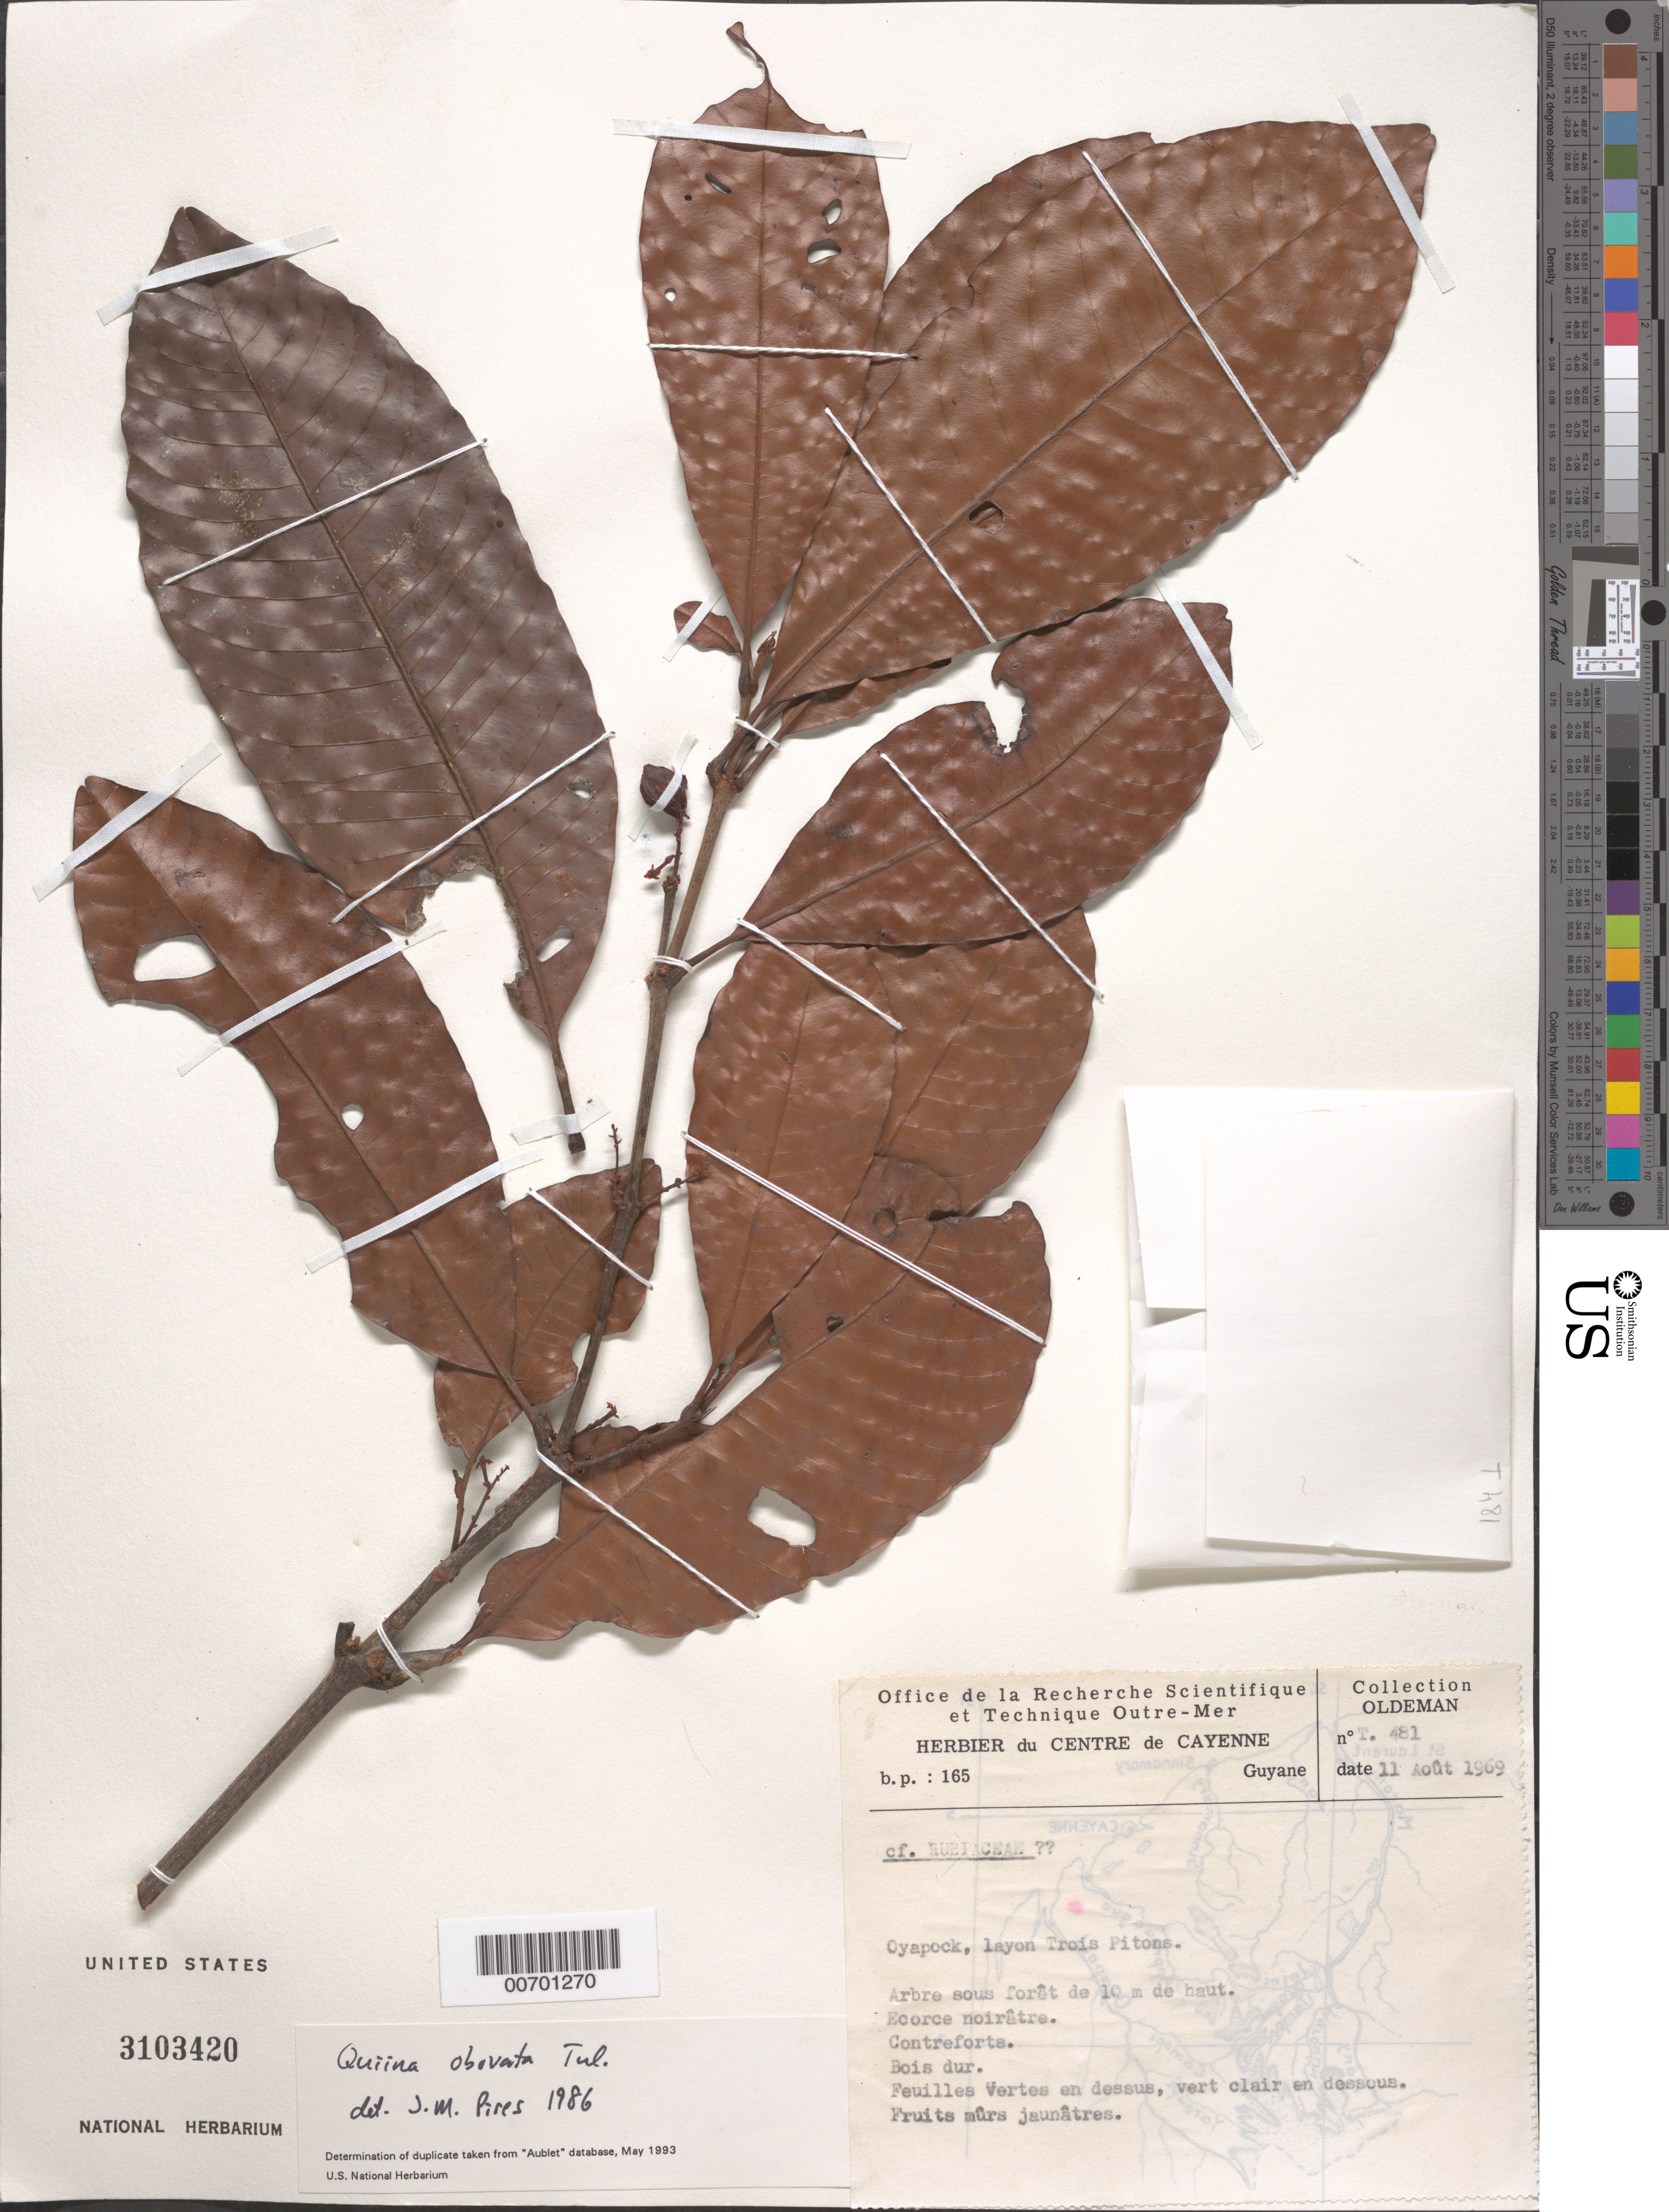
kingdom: Plantae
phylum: Tracheophyta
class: Magnoliopsida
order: Malpighiales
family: Quiinaceae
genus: Quiina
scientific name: Quiina obovata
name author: Tul.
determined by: Pires, J. Murça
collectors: R. Oldeman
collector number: T 481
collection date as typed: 11-Aug-69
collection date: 1969-08-11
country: French Guiana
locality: Oyapock, layon Trois Pitons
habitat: Forest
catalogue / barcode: US 3103420